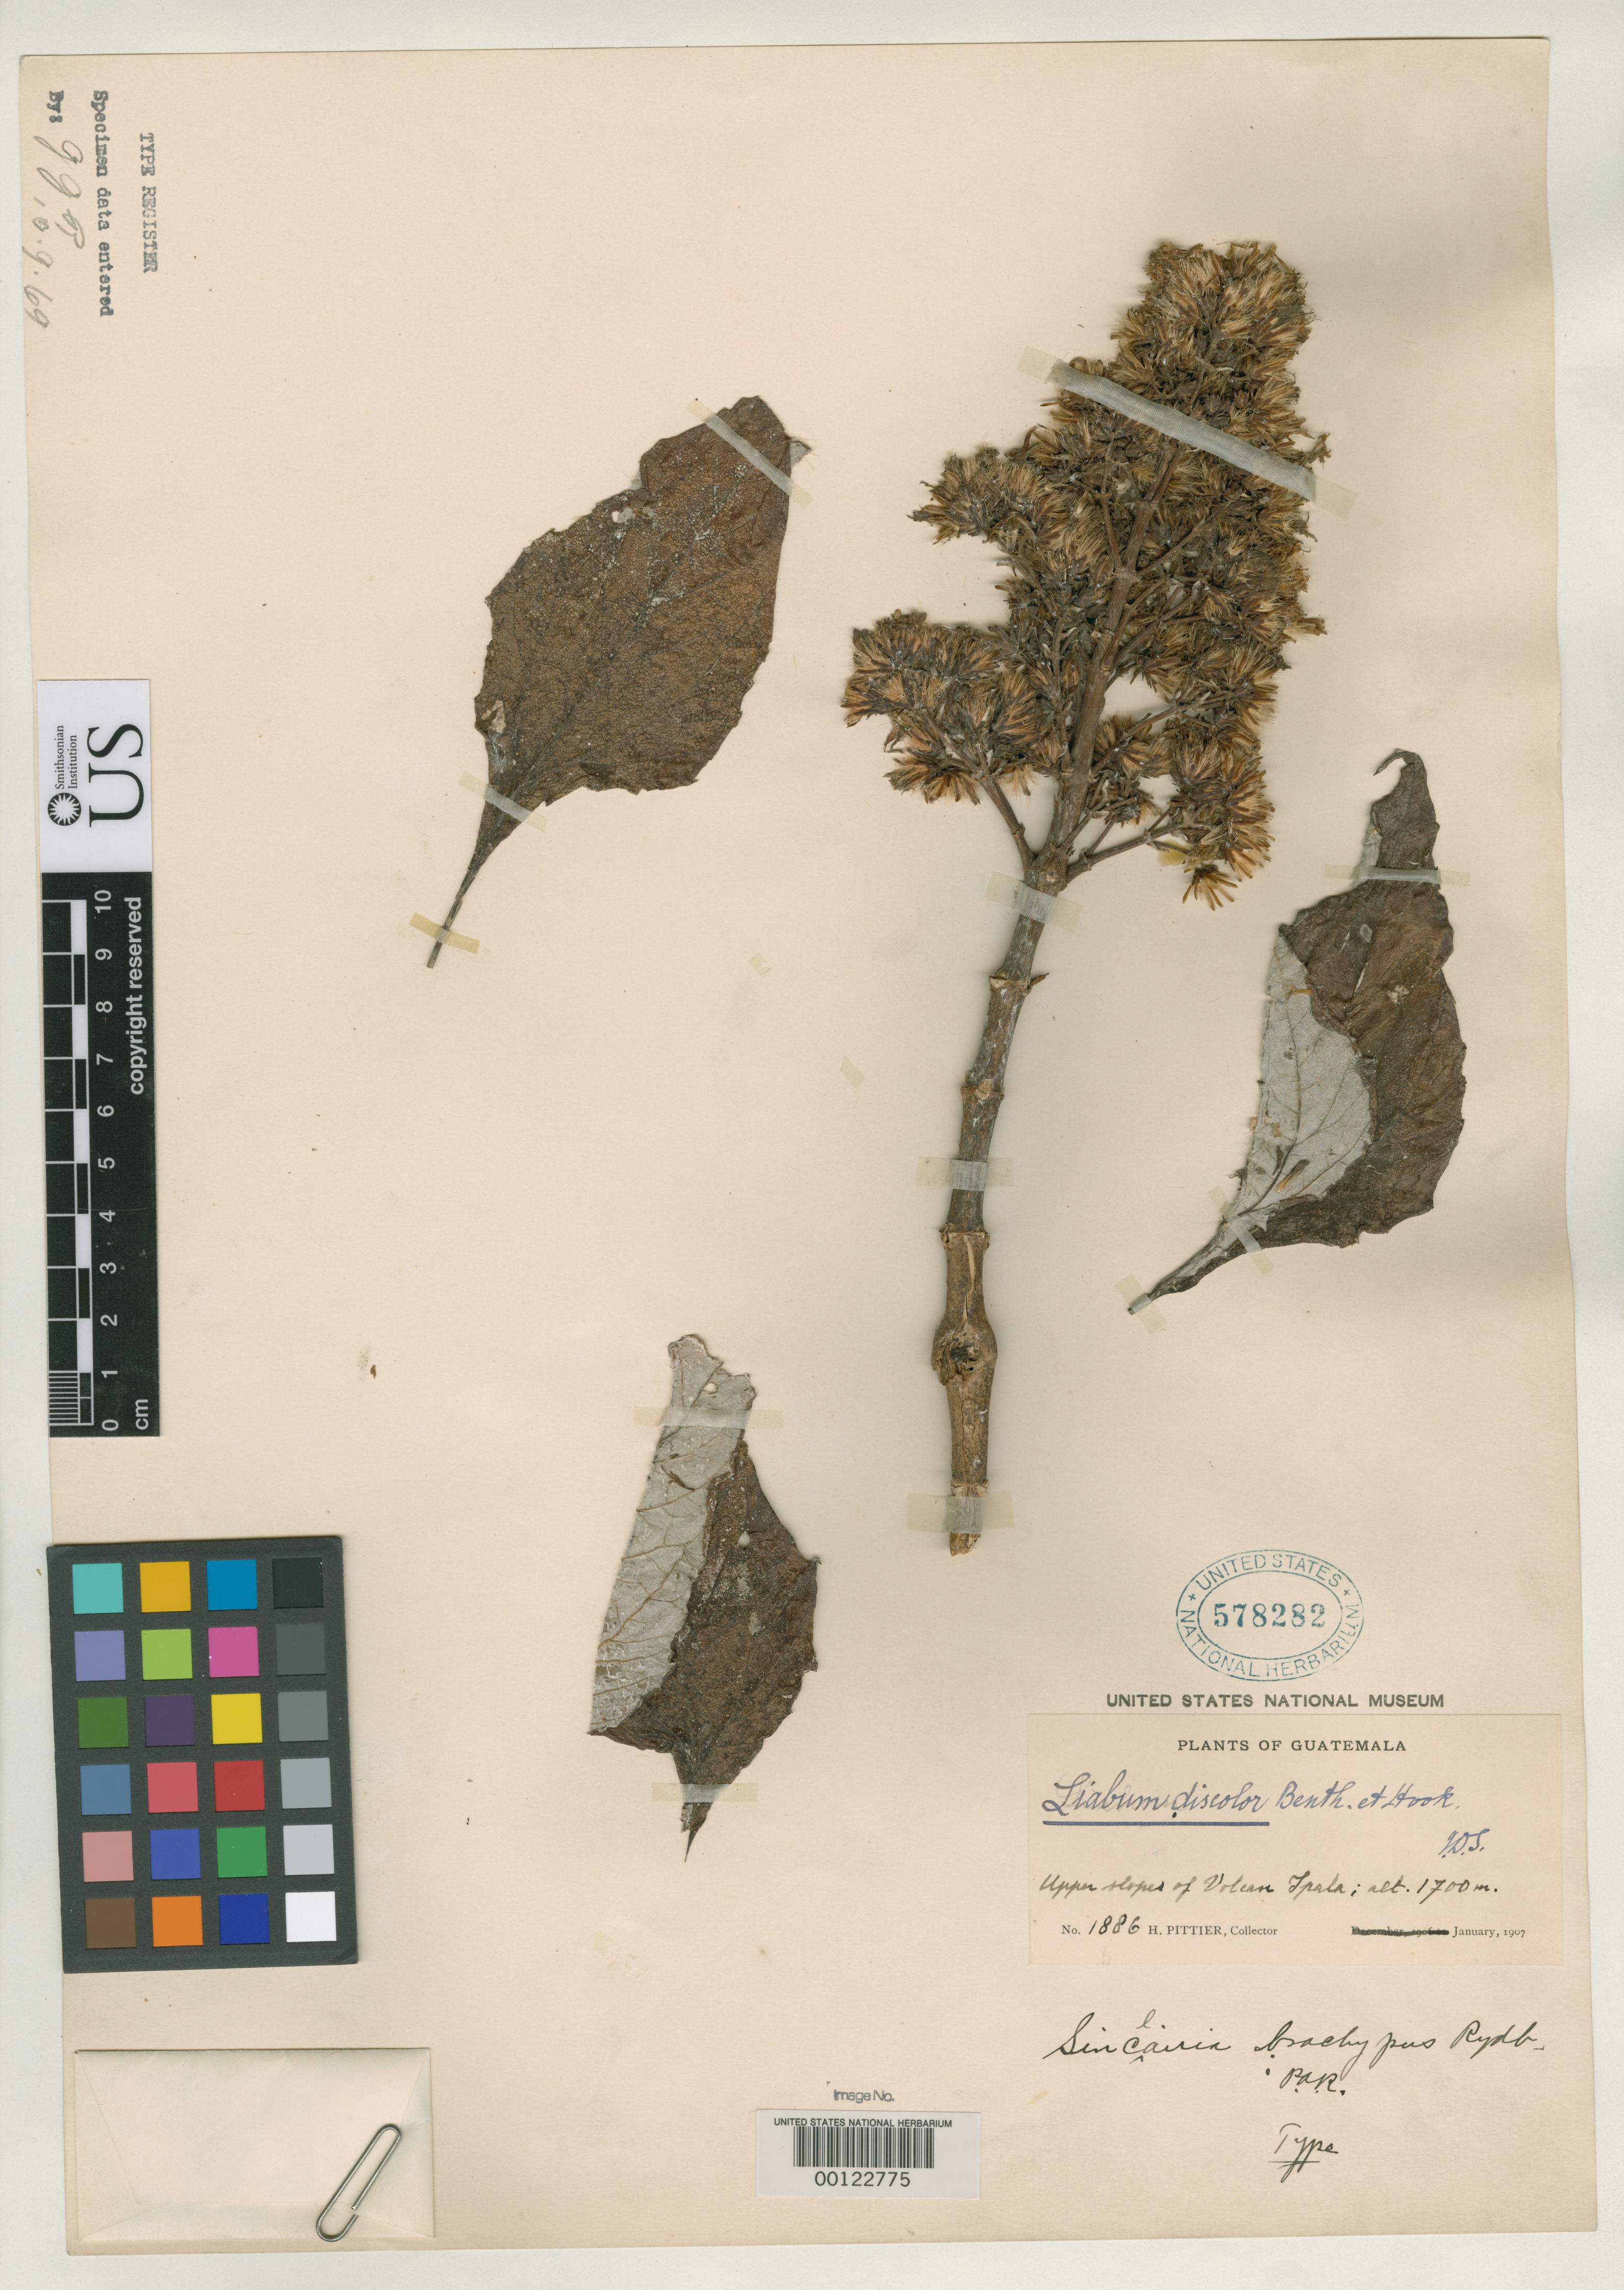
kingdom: Plantae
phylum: Tracheophyta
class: Magnoliopsida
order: Asterales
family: Asteraceae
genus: Sinclairia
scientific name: Sinclairia brachypus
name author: Rydb.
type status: Holotype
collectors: H. F. Pittier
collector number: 1886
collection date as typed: Jan 1907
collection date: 1907-01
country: Guatemala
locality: Volcan Ipala.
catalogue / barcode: US 578282